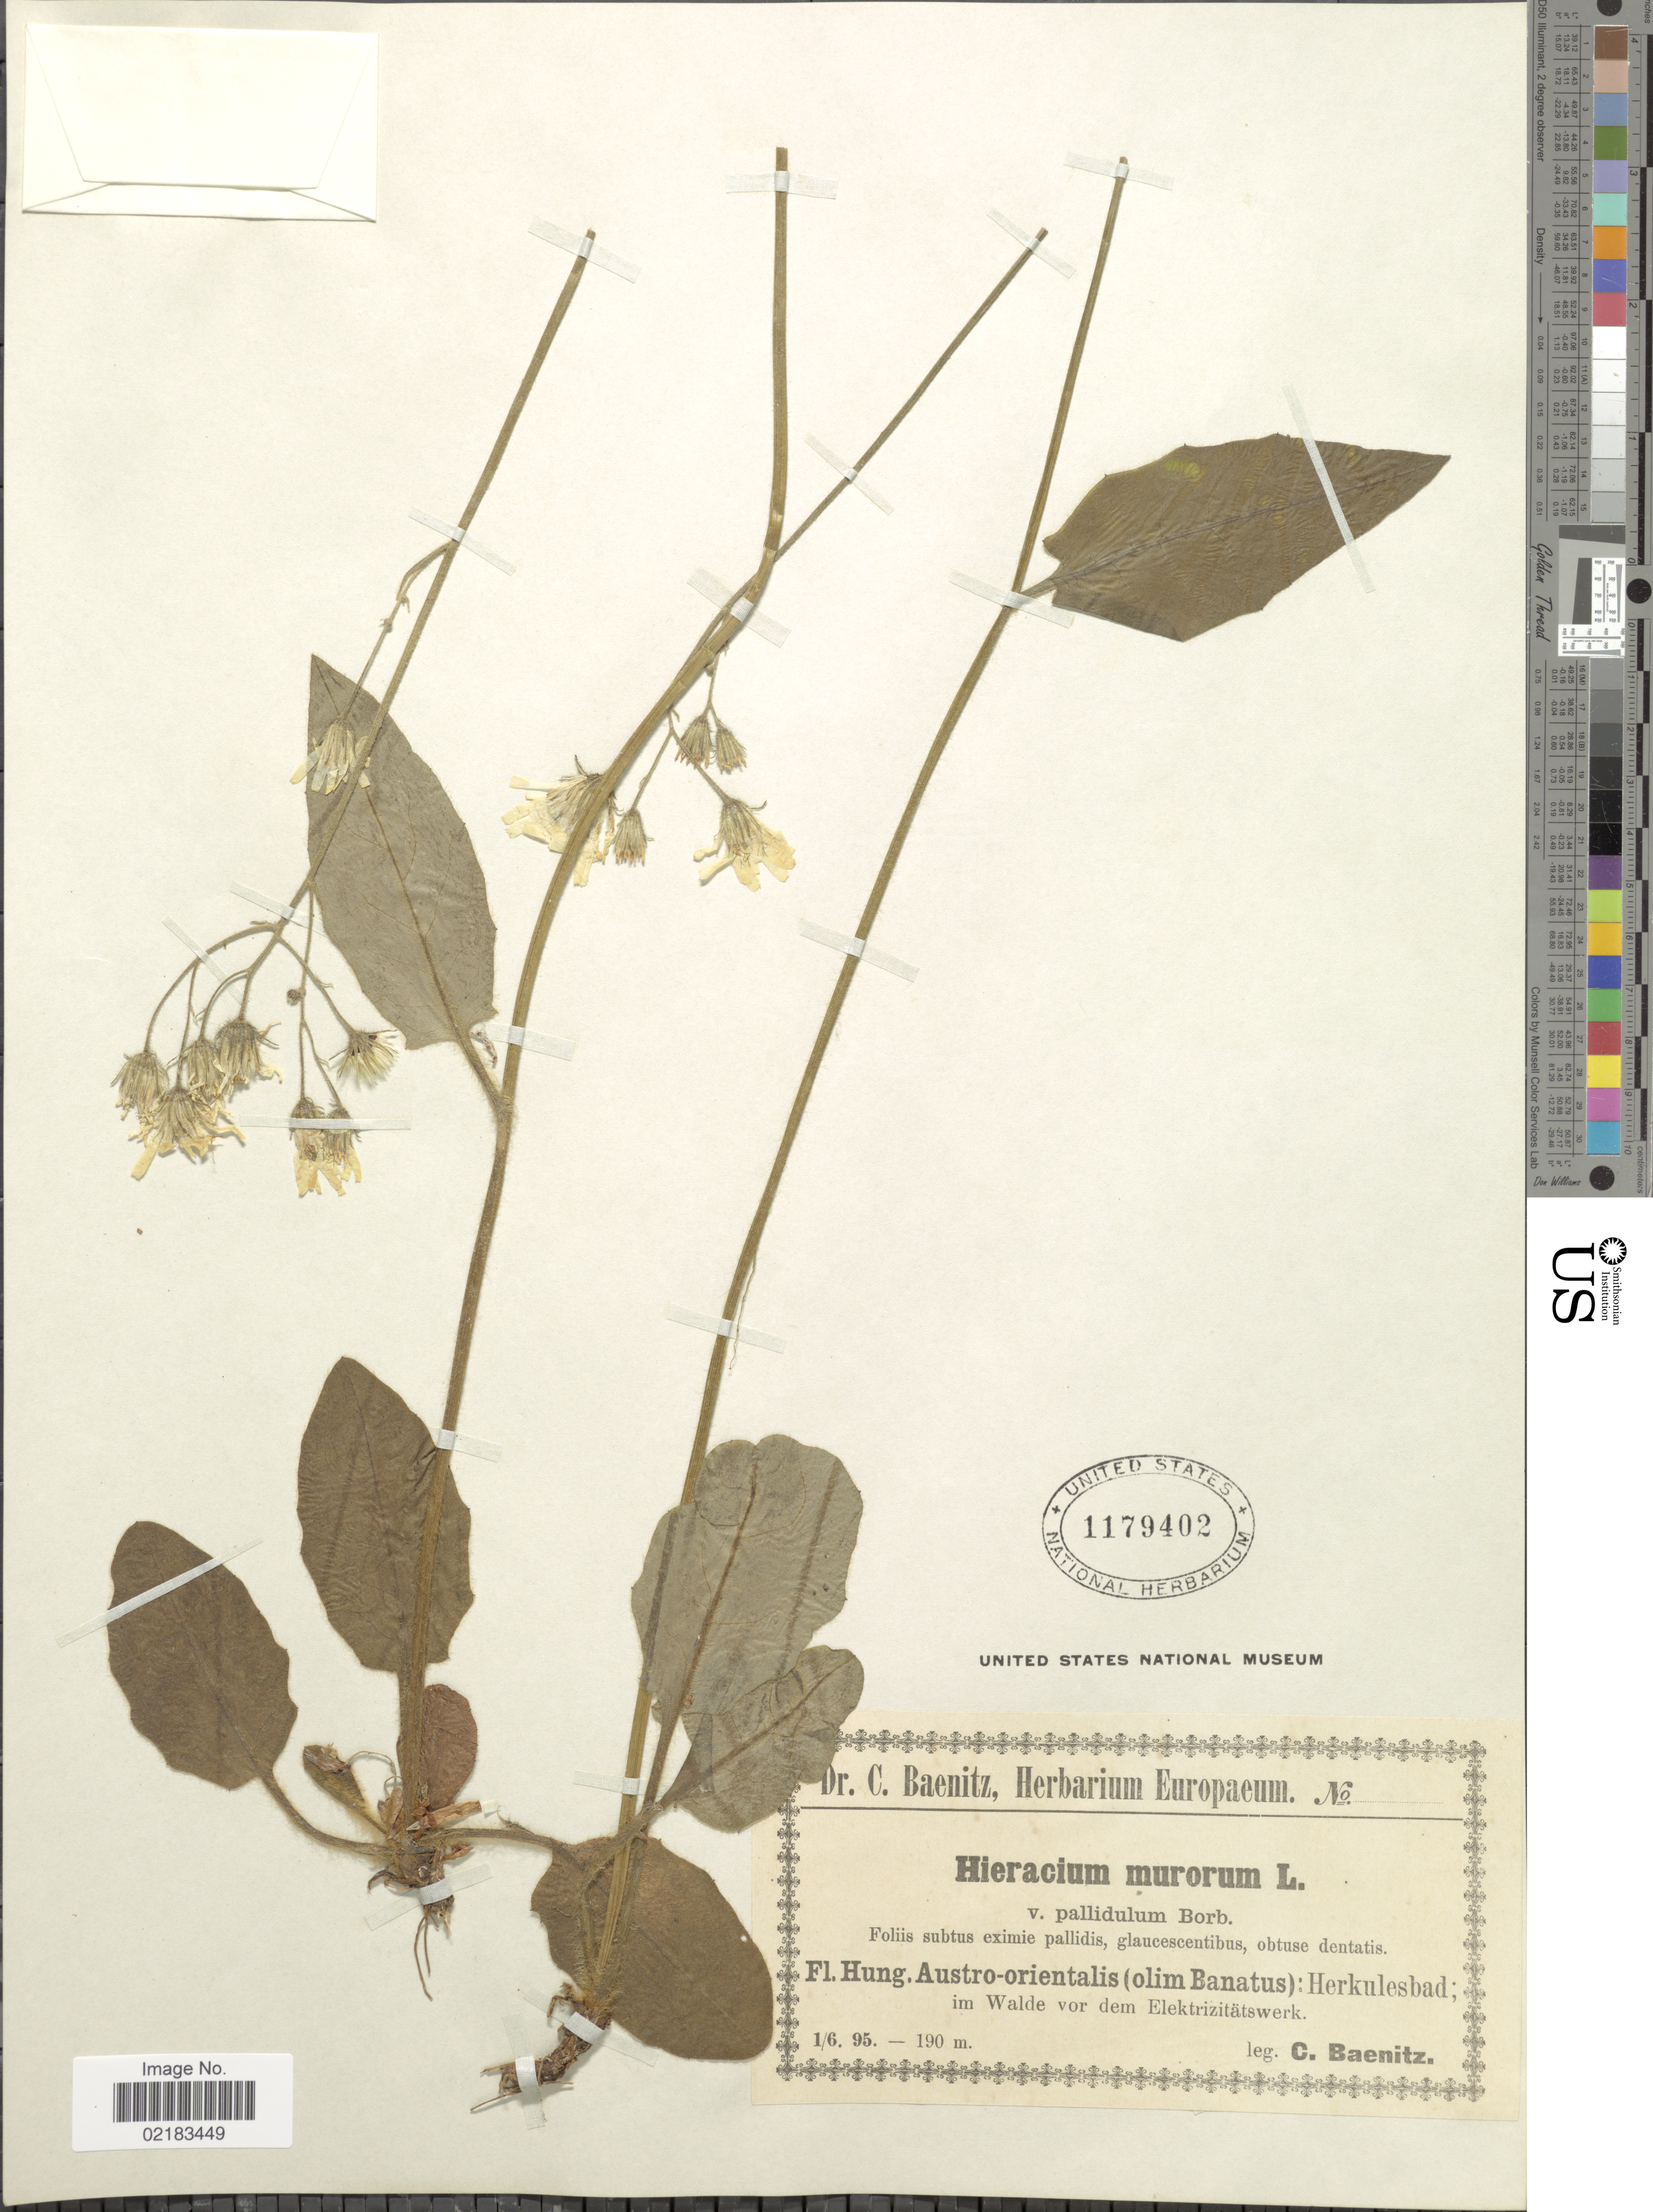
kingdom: Plantae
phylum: Tracheophyta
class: Magnoliopsida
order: Asterales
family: Asteraceae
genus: Hieracium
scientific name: Hieracium murorum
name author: L.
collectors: C. G. Baenitz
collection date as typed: Transcribed d/m/y: 1/6/95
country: Romania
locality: Hung. Austro-orientalis (olim Banatus): Herkulesbad; im Walde vor dem Elektrizitätswerk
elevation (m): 190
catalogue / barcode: US 1179402